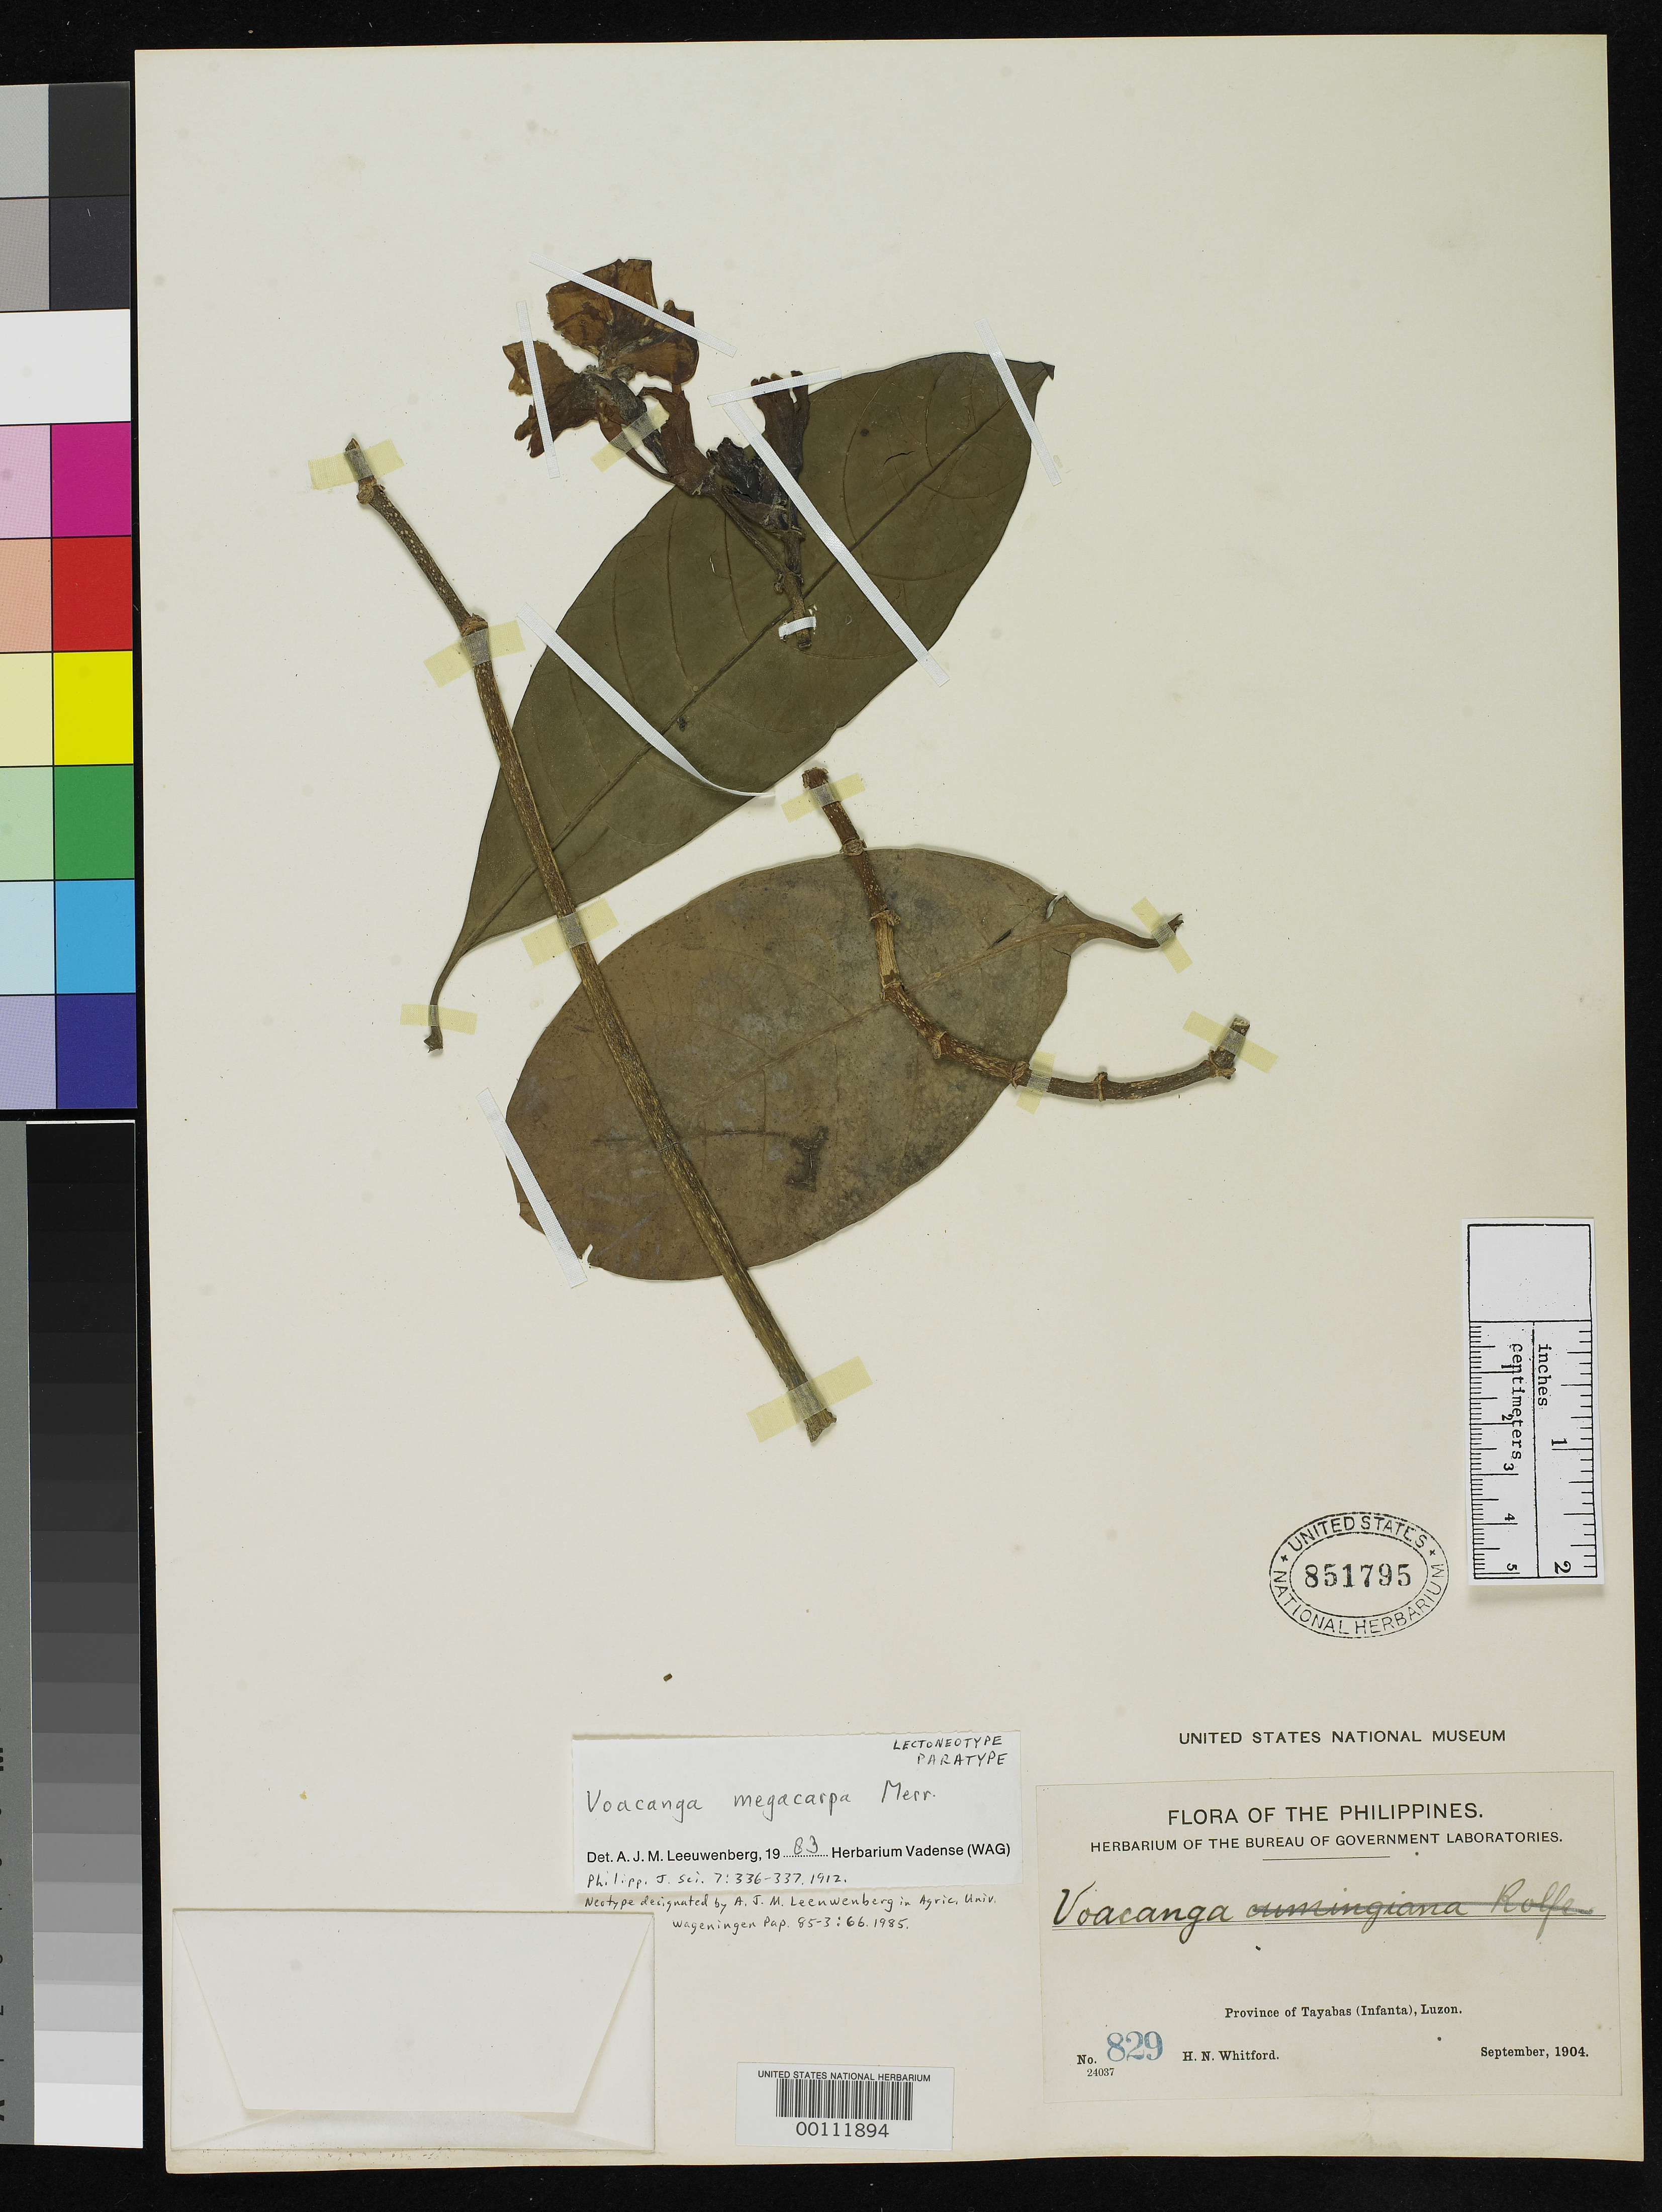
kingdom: Plantae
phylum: Tracheophyta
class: Magnoliopsida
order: Gentianales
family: Apocynaceae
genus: Voacanga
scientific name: Voacanga megacarpa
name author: Merr.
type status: Isolectotype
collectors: H. N. Whitford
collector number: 829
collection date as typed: Sep 1904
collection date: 1904-09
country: Philippines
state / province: Calabarzon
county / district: Quezon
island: Luzon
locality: Infanta.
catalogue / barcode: US 851795